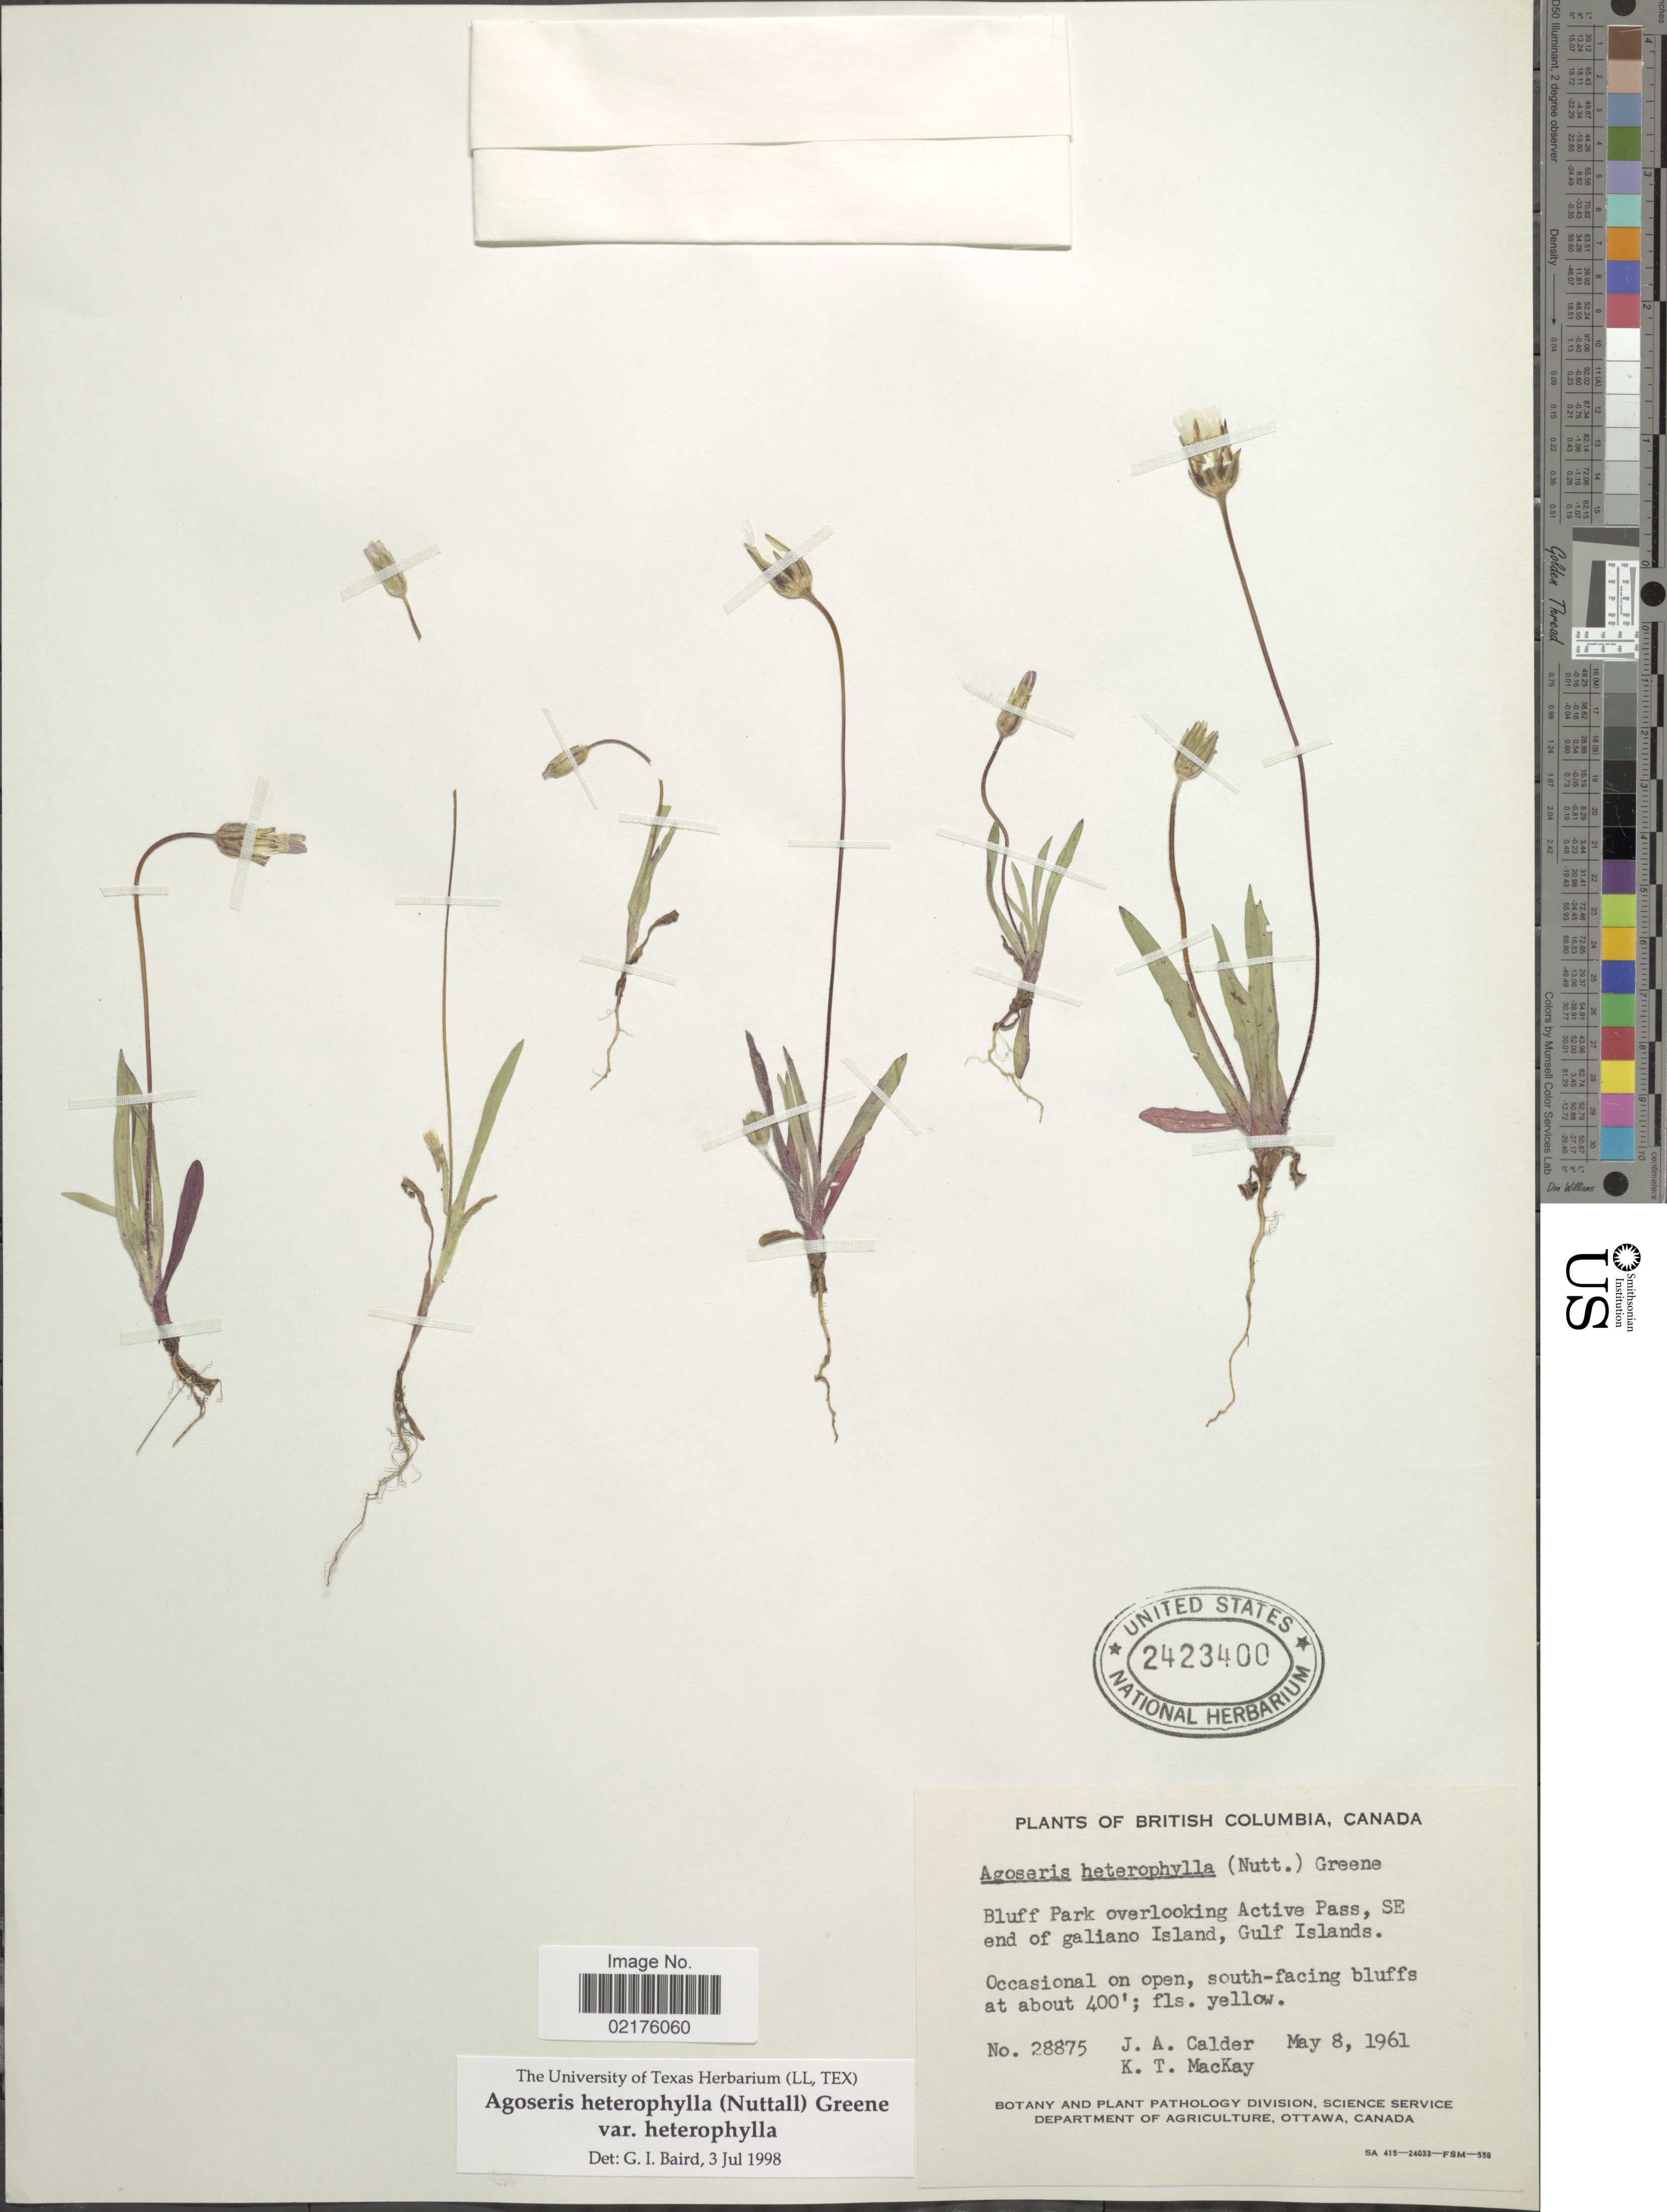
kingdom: Plantae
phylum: Tracheophyta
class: Magnoliopsida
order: Asterales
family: Asteraceae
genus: Agoseris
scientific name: Agoseris heterophylla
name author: (Nutt.) Greene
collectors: J. A. Calder & K. T. Mackay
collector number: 28875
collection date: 1961-05-08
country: Canada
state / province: British Columbia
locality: Bluff Park overlooking Active Pass, SE end of galiano Island, Gulf Islands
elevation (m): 122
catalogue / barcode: US 2423400